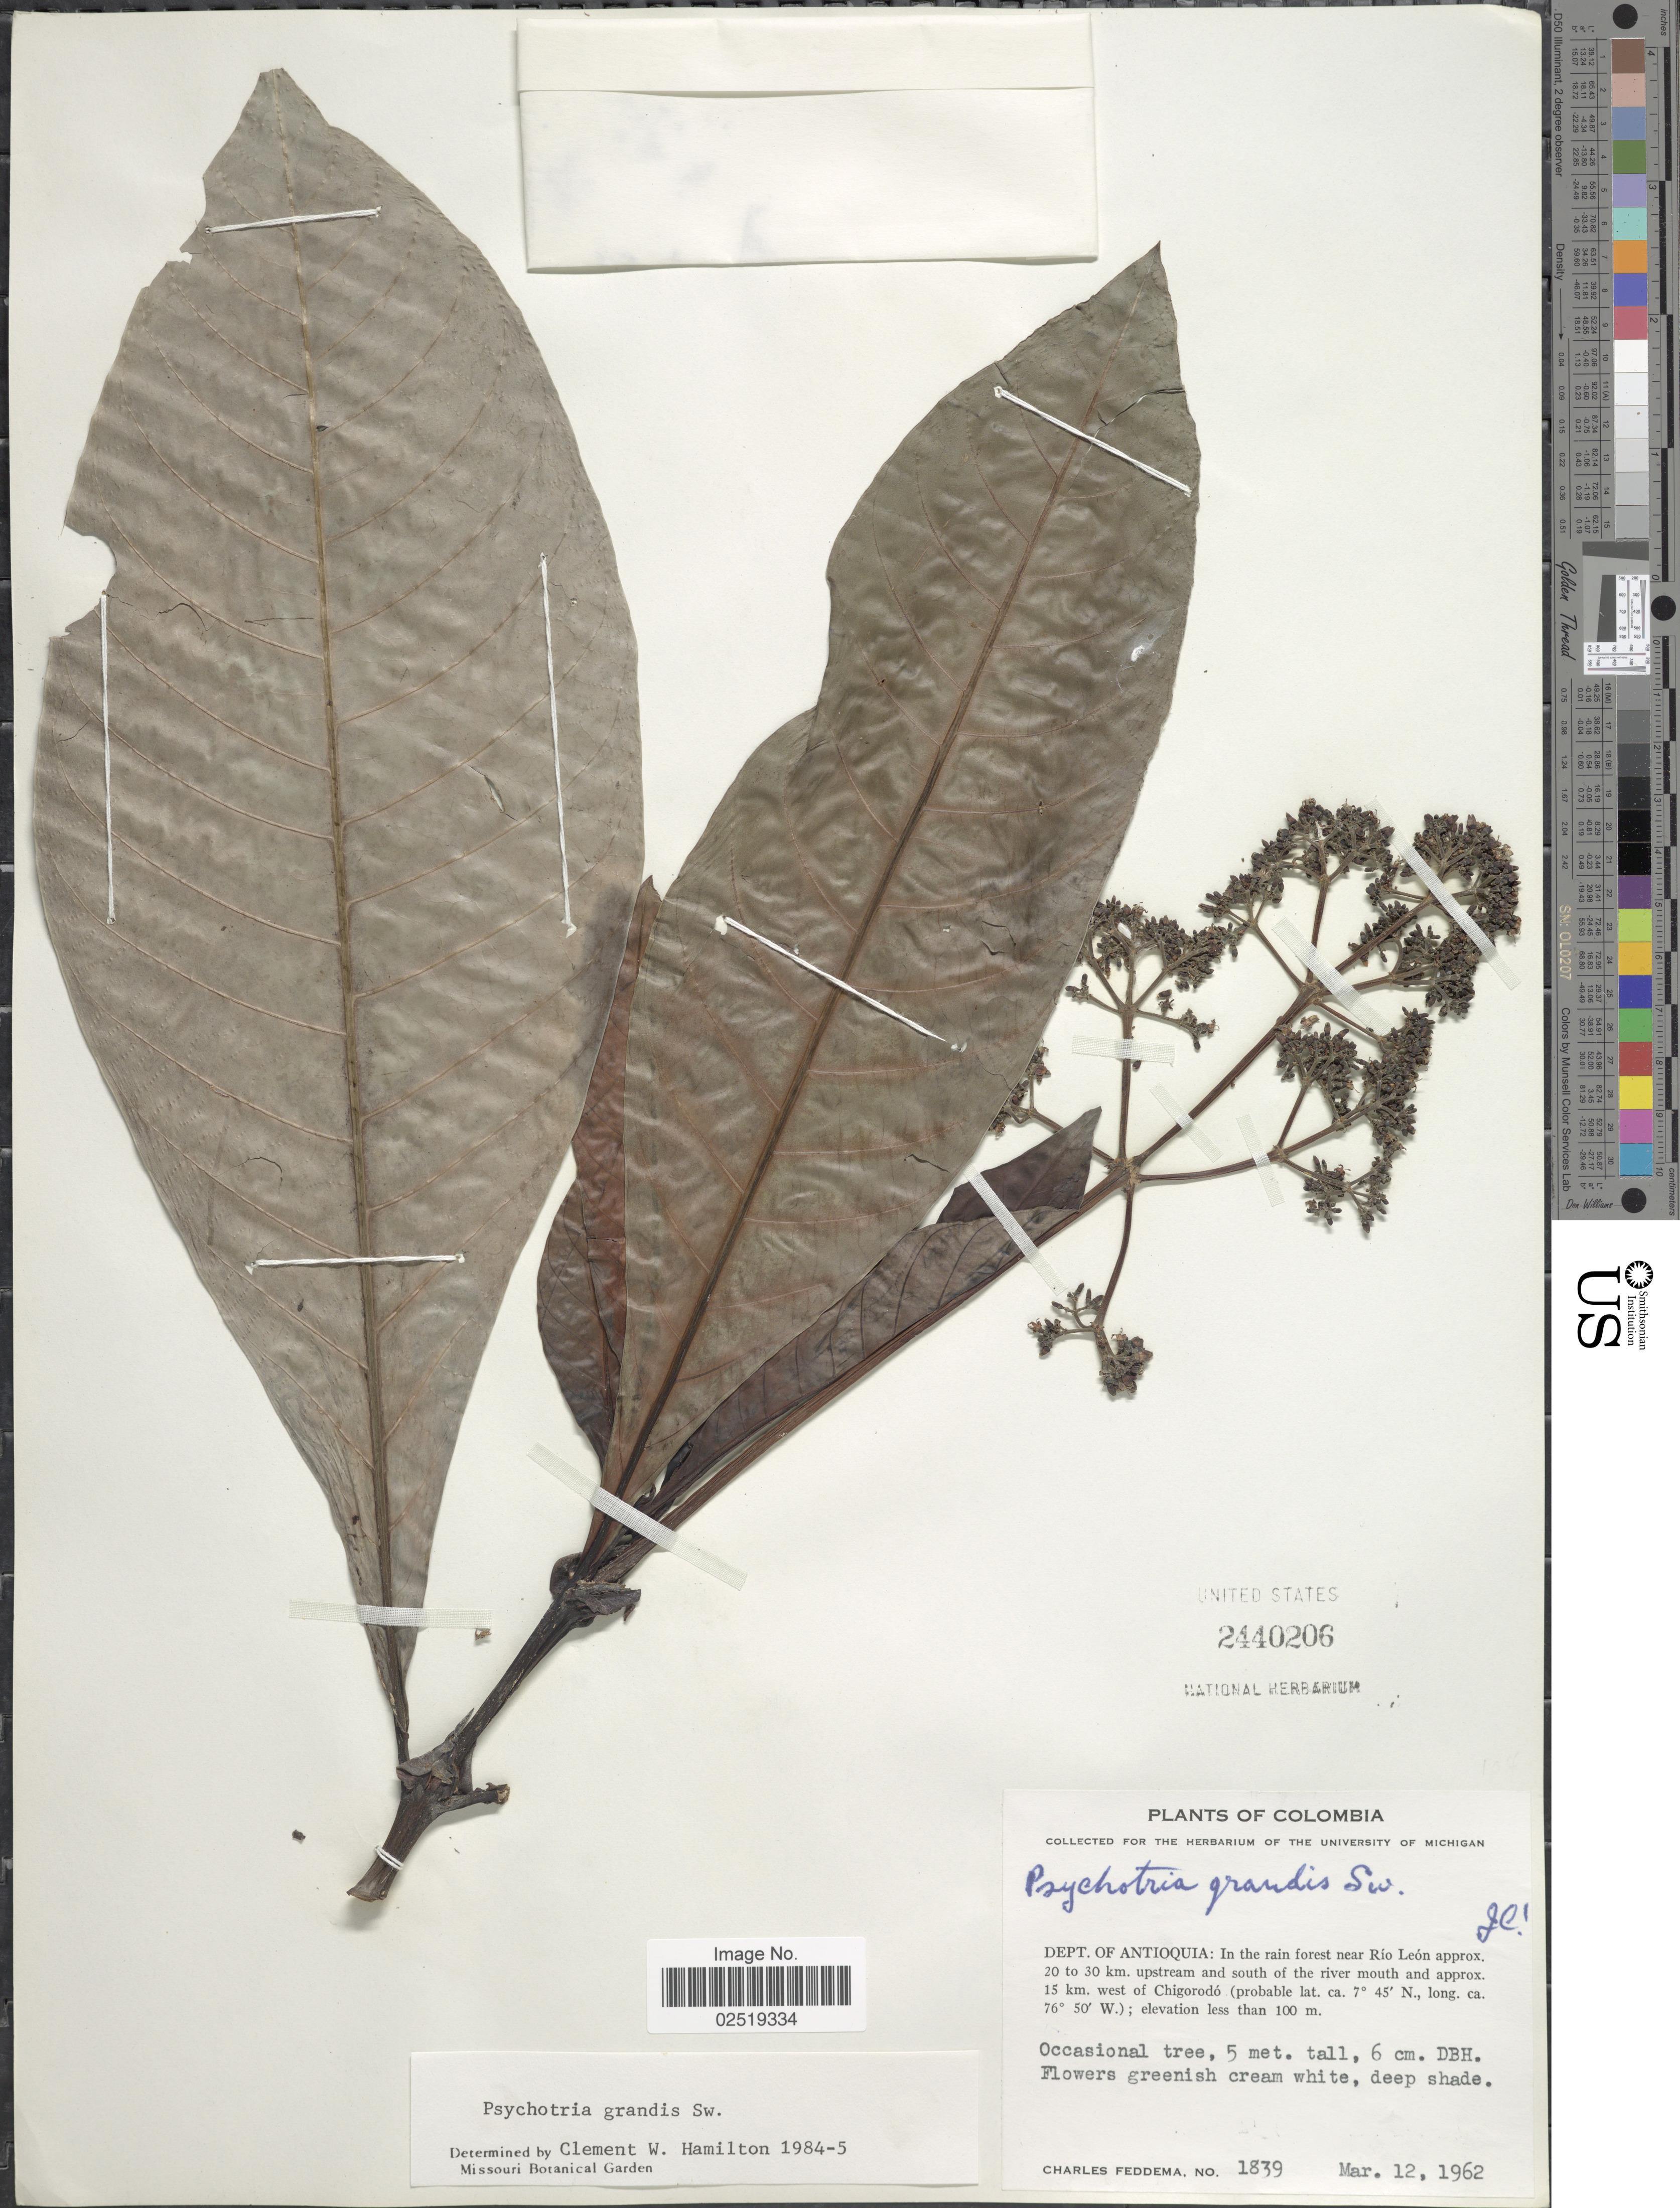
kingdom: Plantae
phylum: Tracheophyta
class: Magnoliopsida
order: Gentianales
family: Rubiaceae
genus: Psychotria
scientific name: Psychotria grandis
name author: Sw.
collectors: C. Feddema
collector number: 1839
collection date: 1962-03-12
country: Colombia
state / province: Antioquia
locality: Dept. of Antioquia: In the rain forest near Rio Leon approx. 20 to 30 km. upstream and south of the river mouth and approx. 15 km. west of Chigorodo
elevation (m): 100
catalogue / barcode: US 2440206